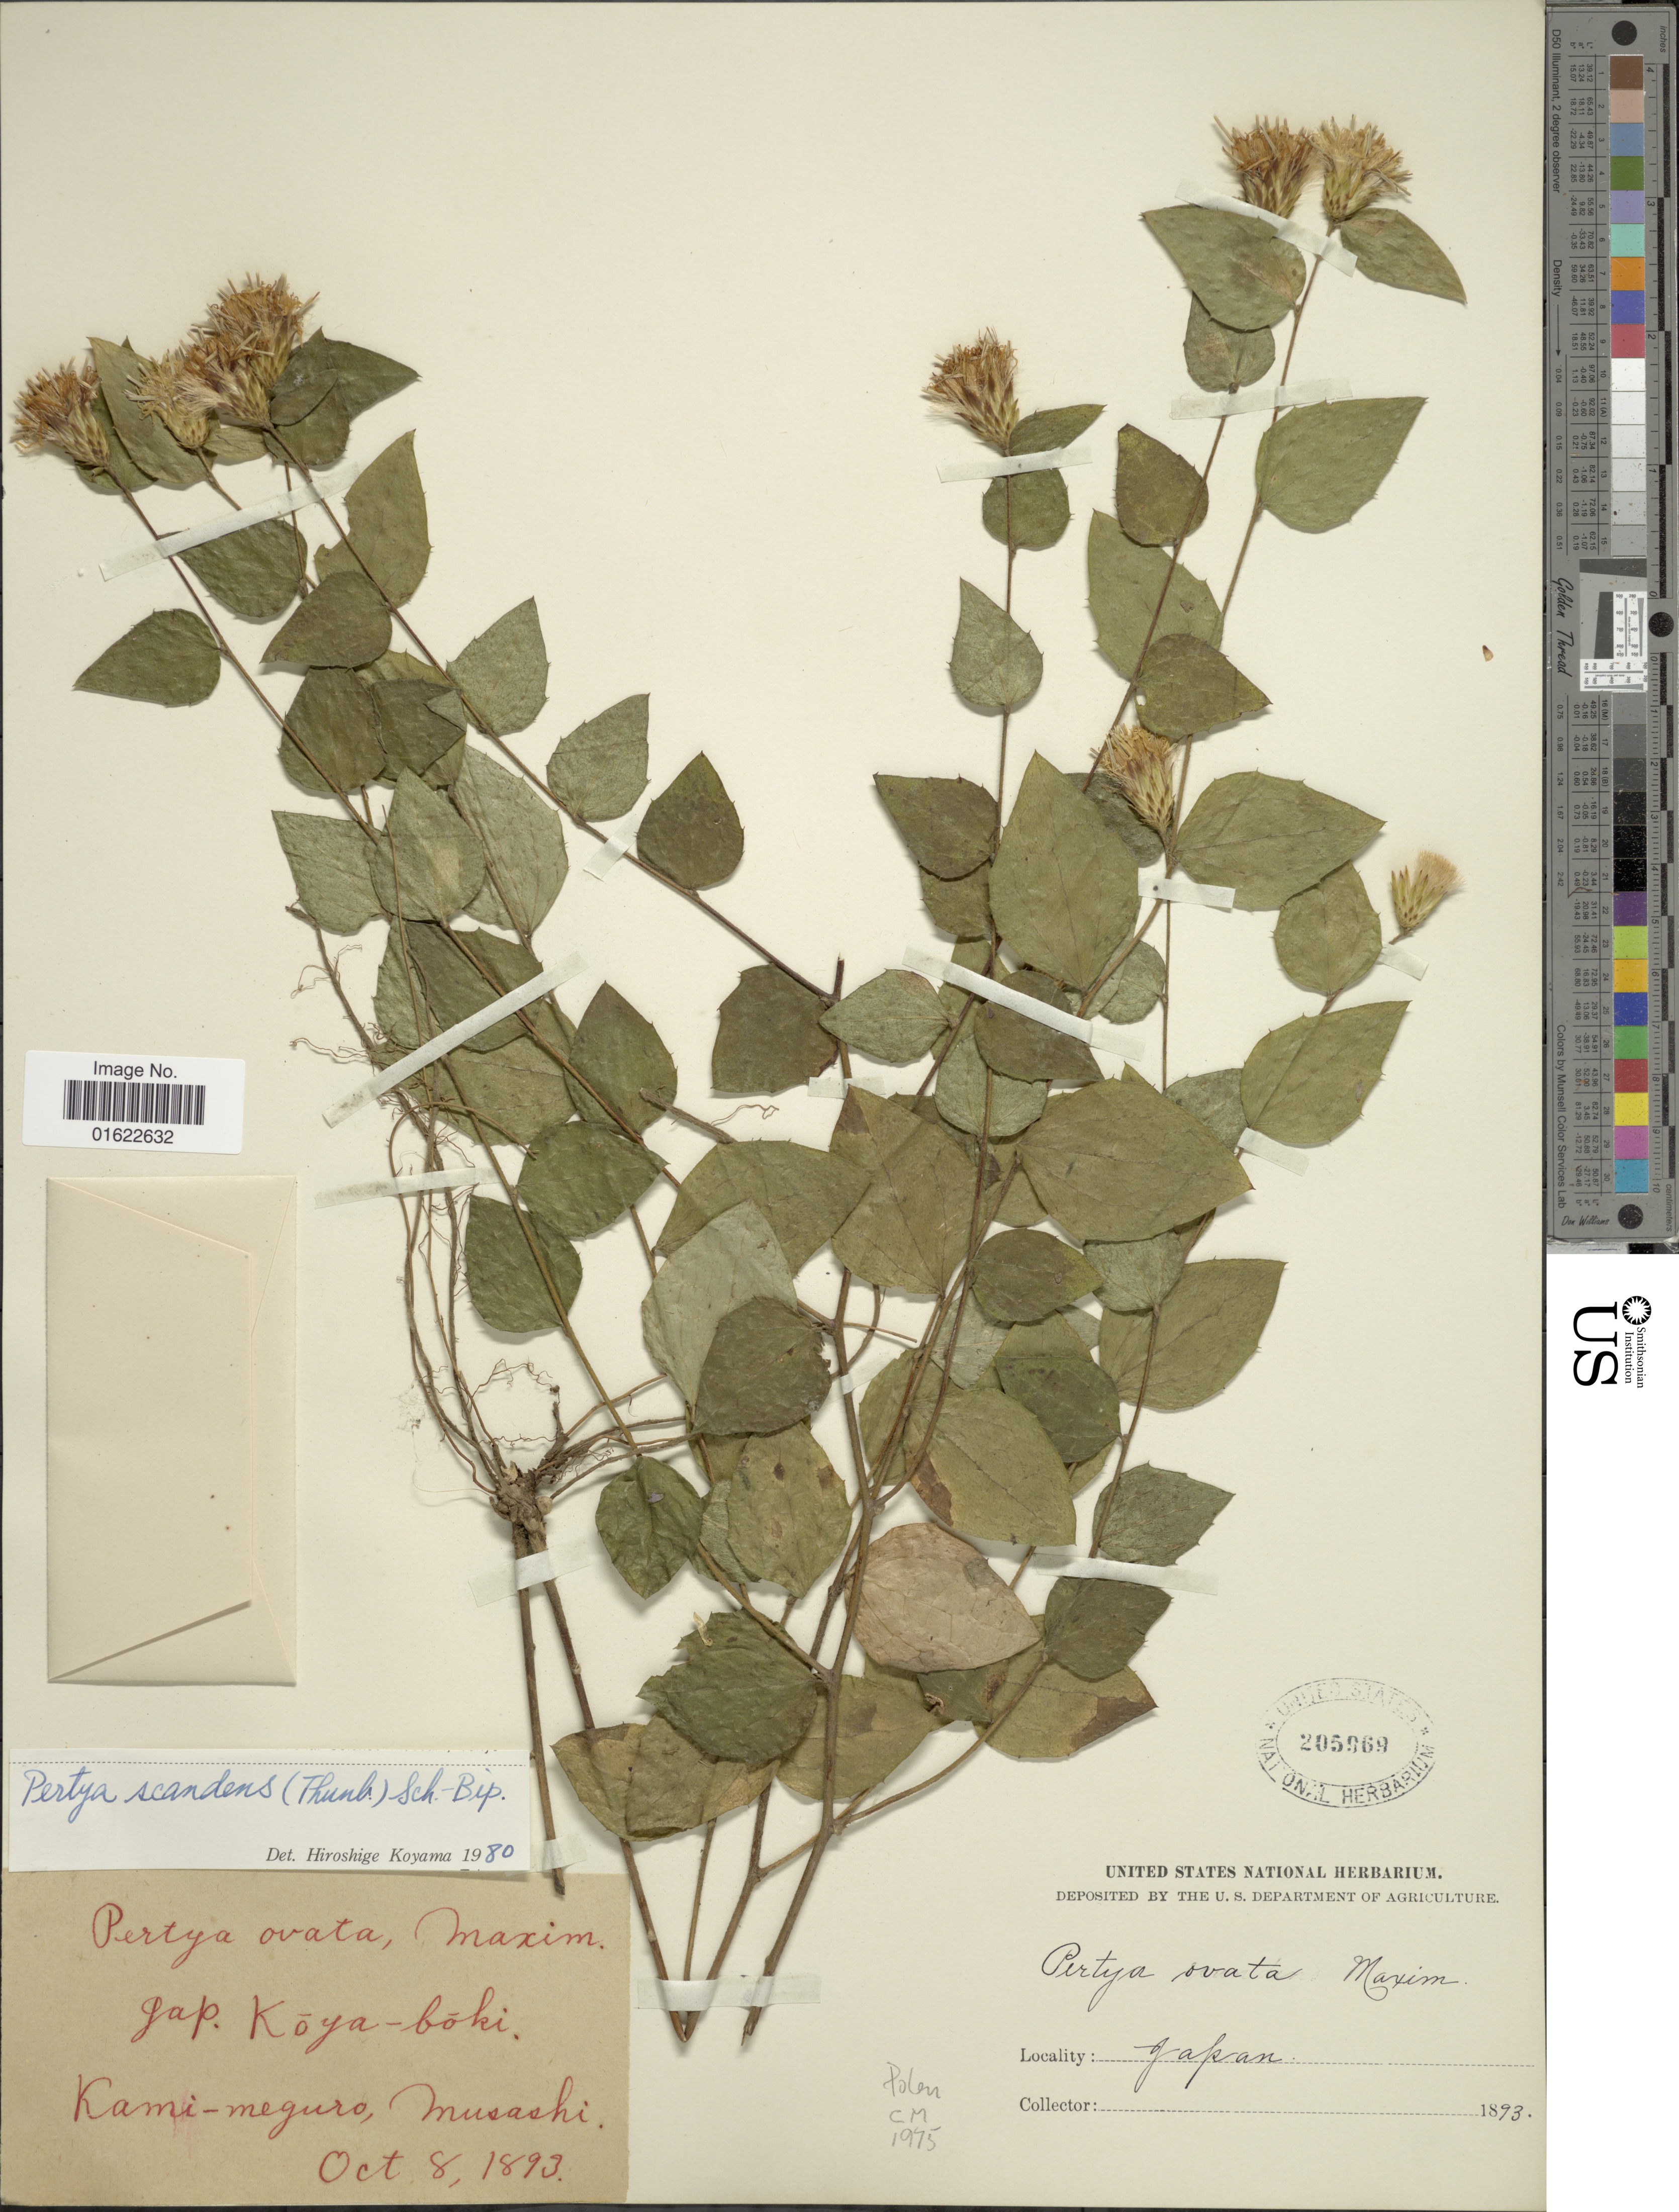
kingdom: Plantae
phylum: Tracheophyta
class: Magnoliopsida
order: Asterales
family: Asteraceae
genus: Pertya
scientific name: Pertya scandens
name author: (Thunb. ex Thunb.) Sch. Bip.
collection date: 1893-10-08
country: Japan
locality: Kami-meguro, musashi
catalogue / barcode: US 205969